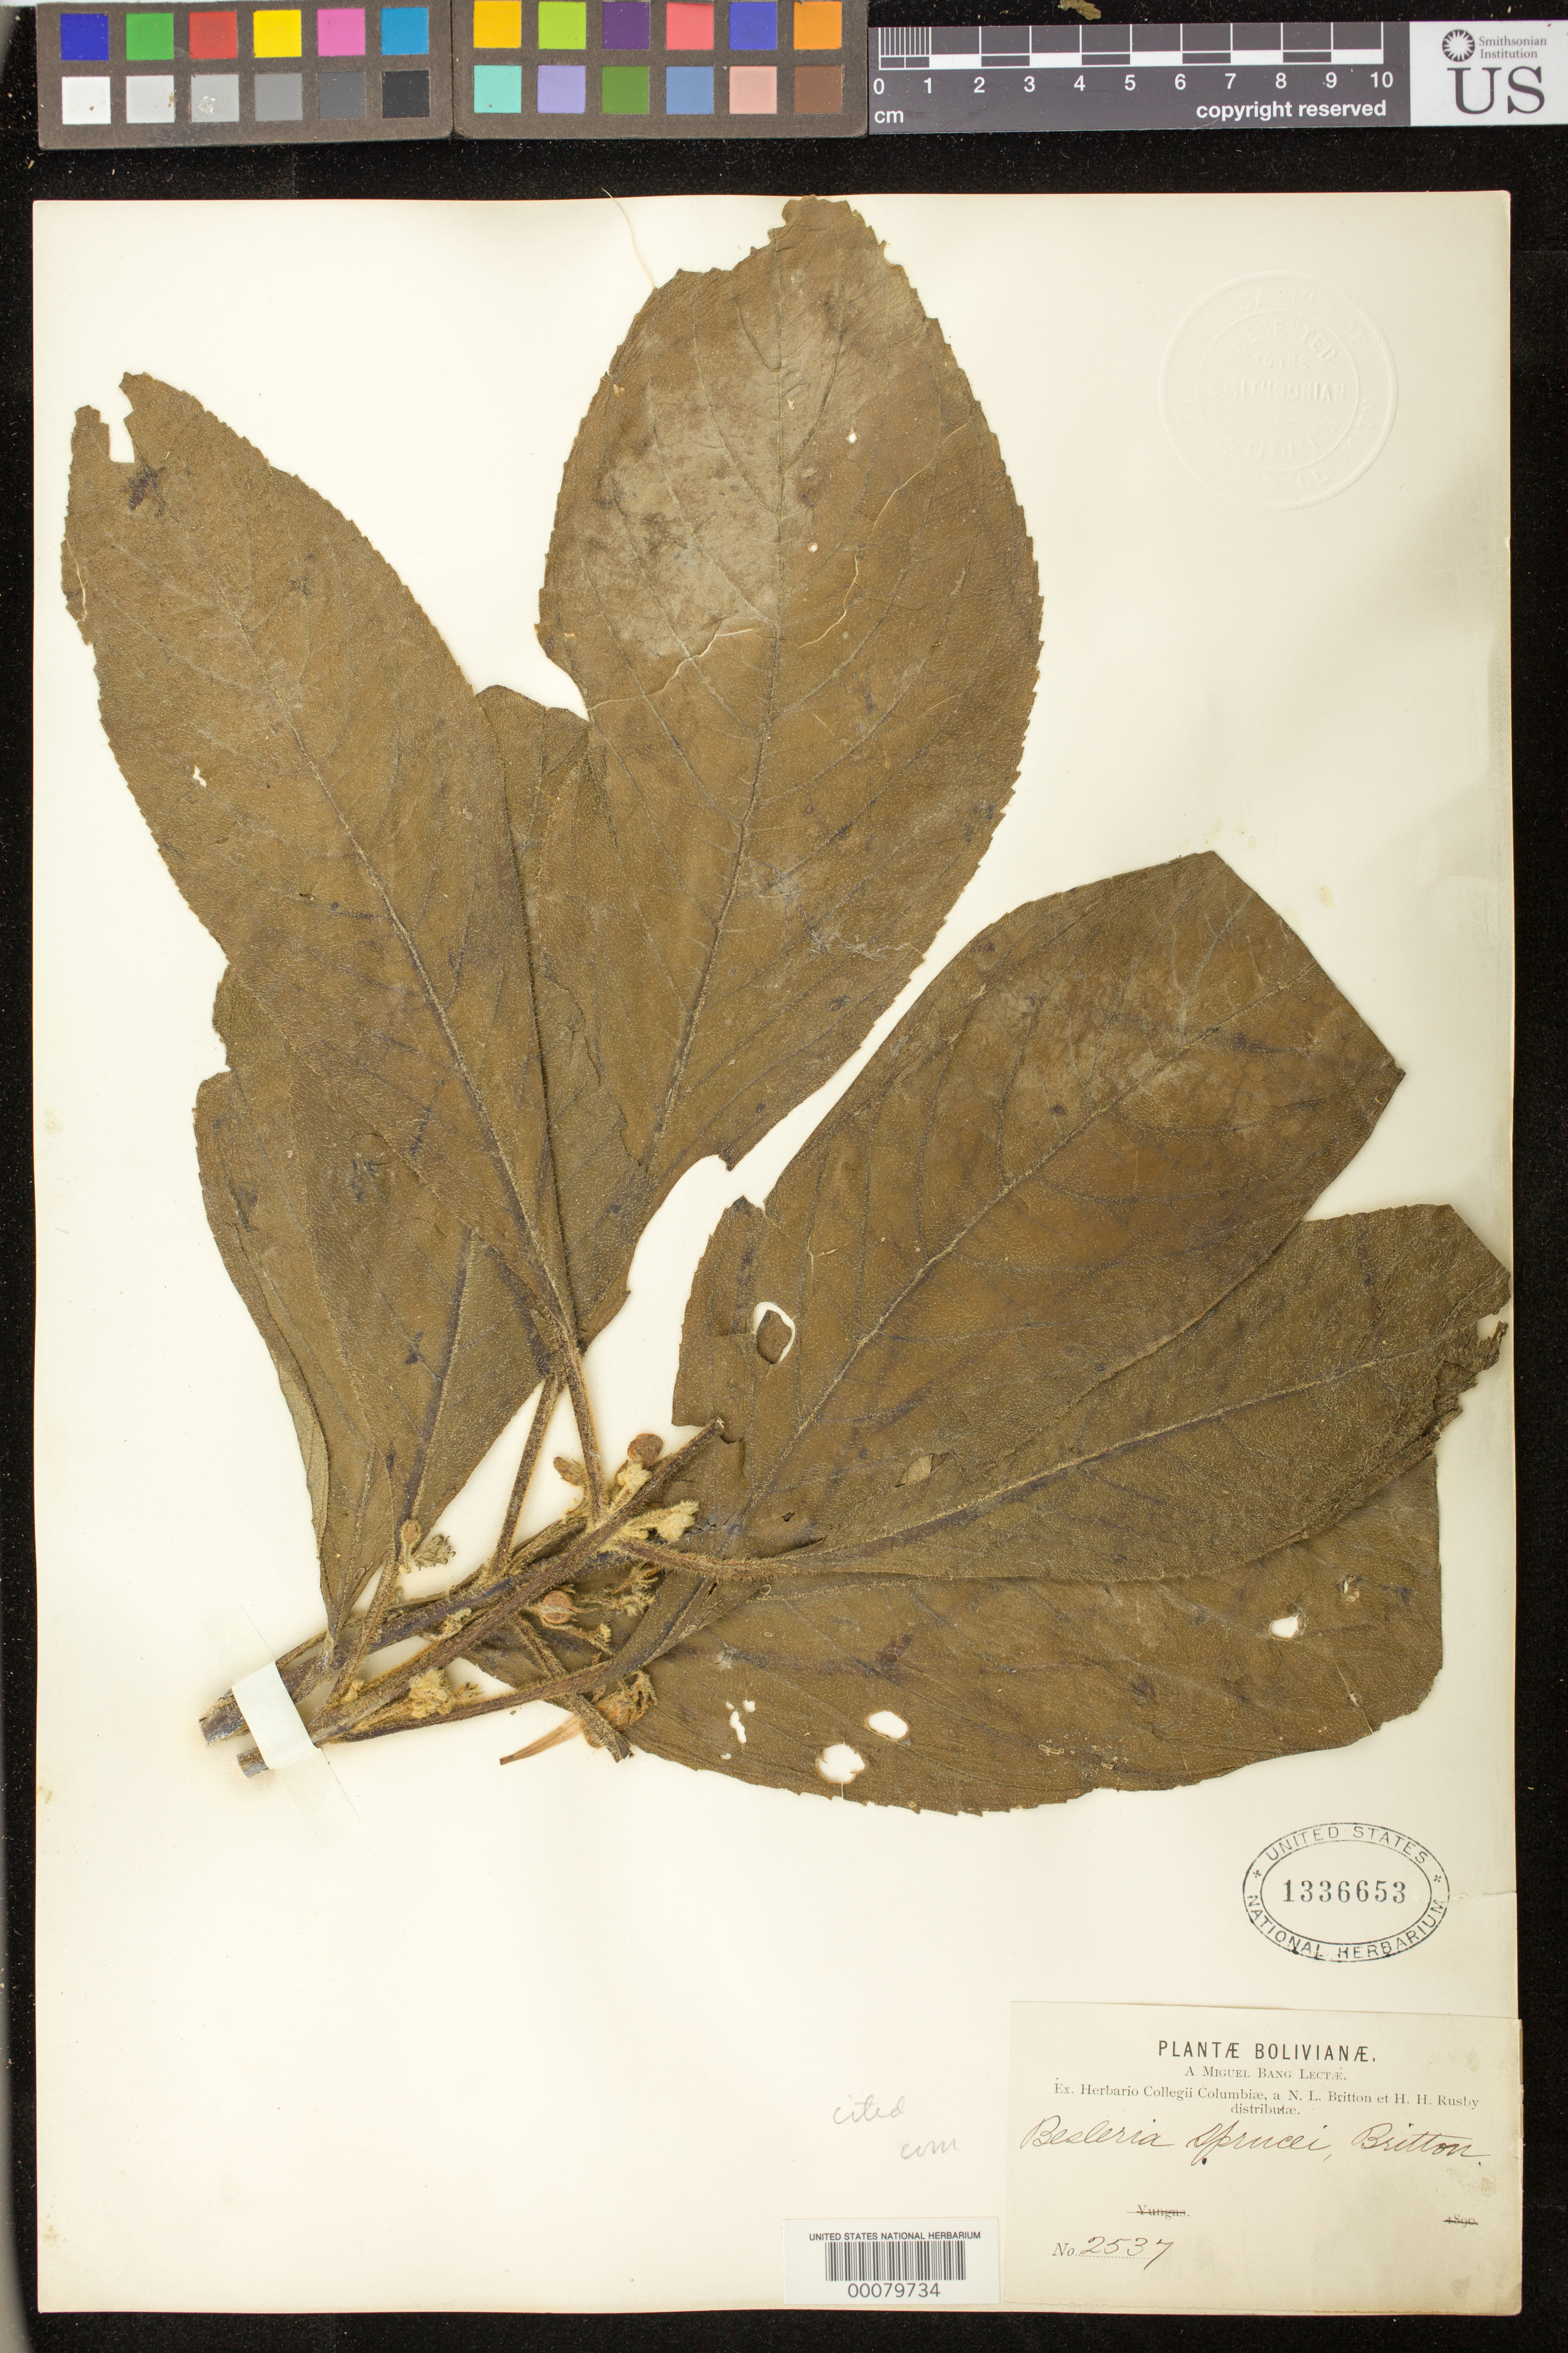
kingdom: Plantae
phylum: Tracheophyta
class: Magnoliopsida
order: Lamiales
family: Gesneriaceae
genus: Besleria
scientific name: Besleria sprucei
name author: Britton ex Rusby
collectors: M. Bang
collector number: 2537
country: Bolivia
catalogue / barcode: US 1336653